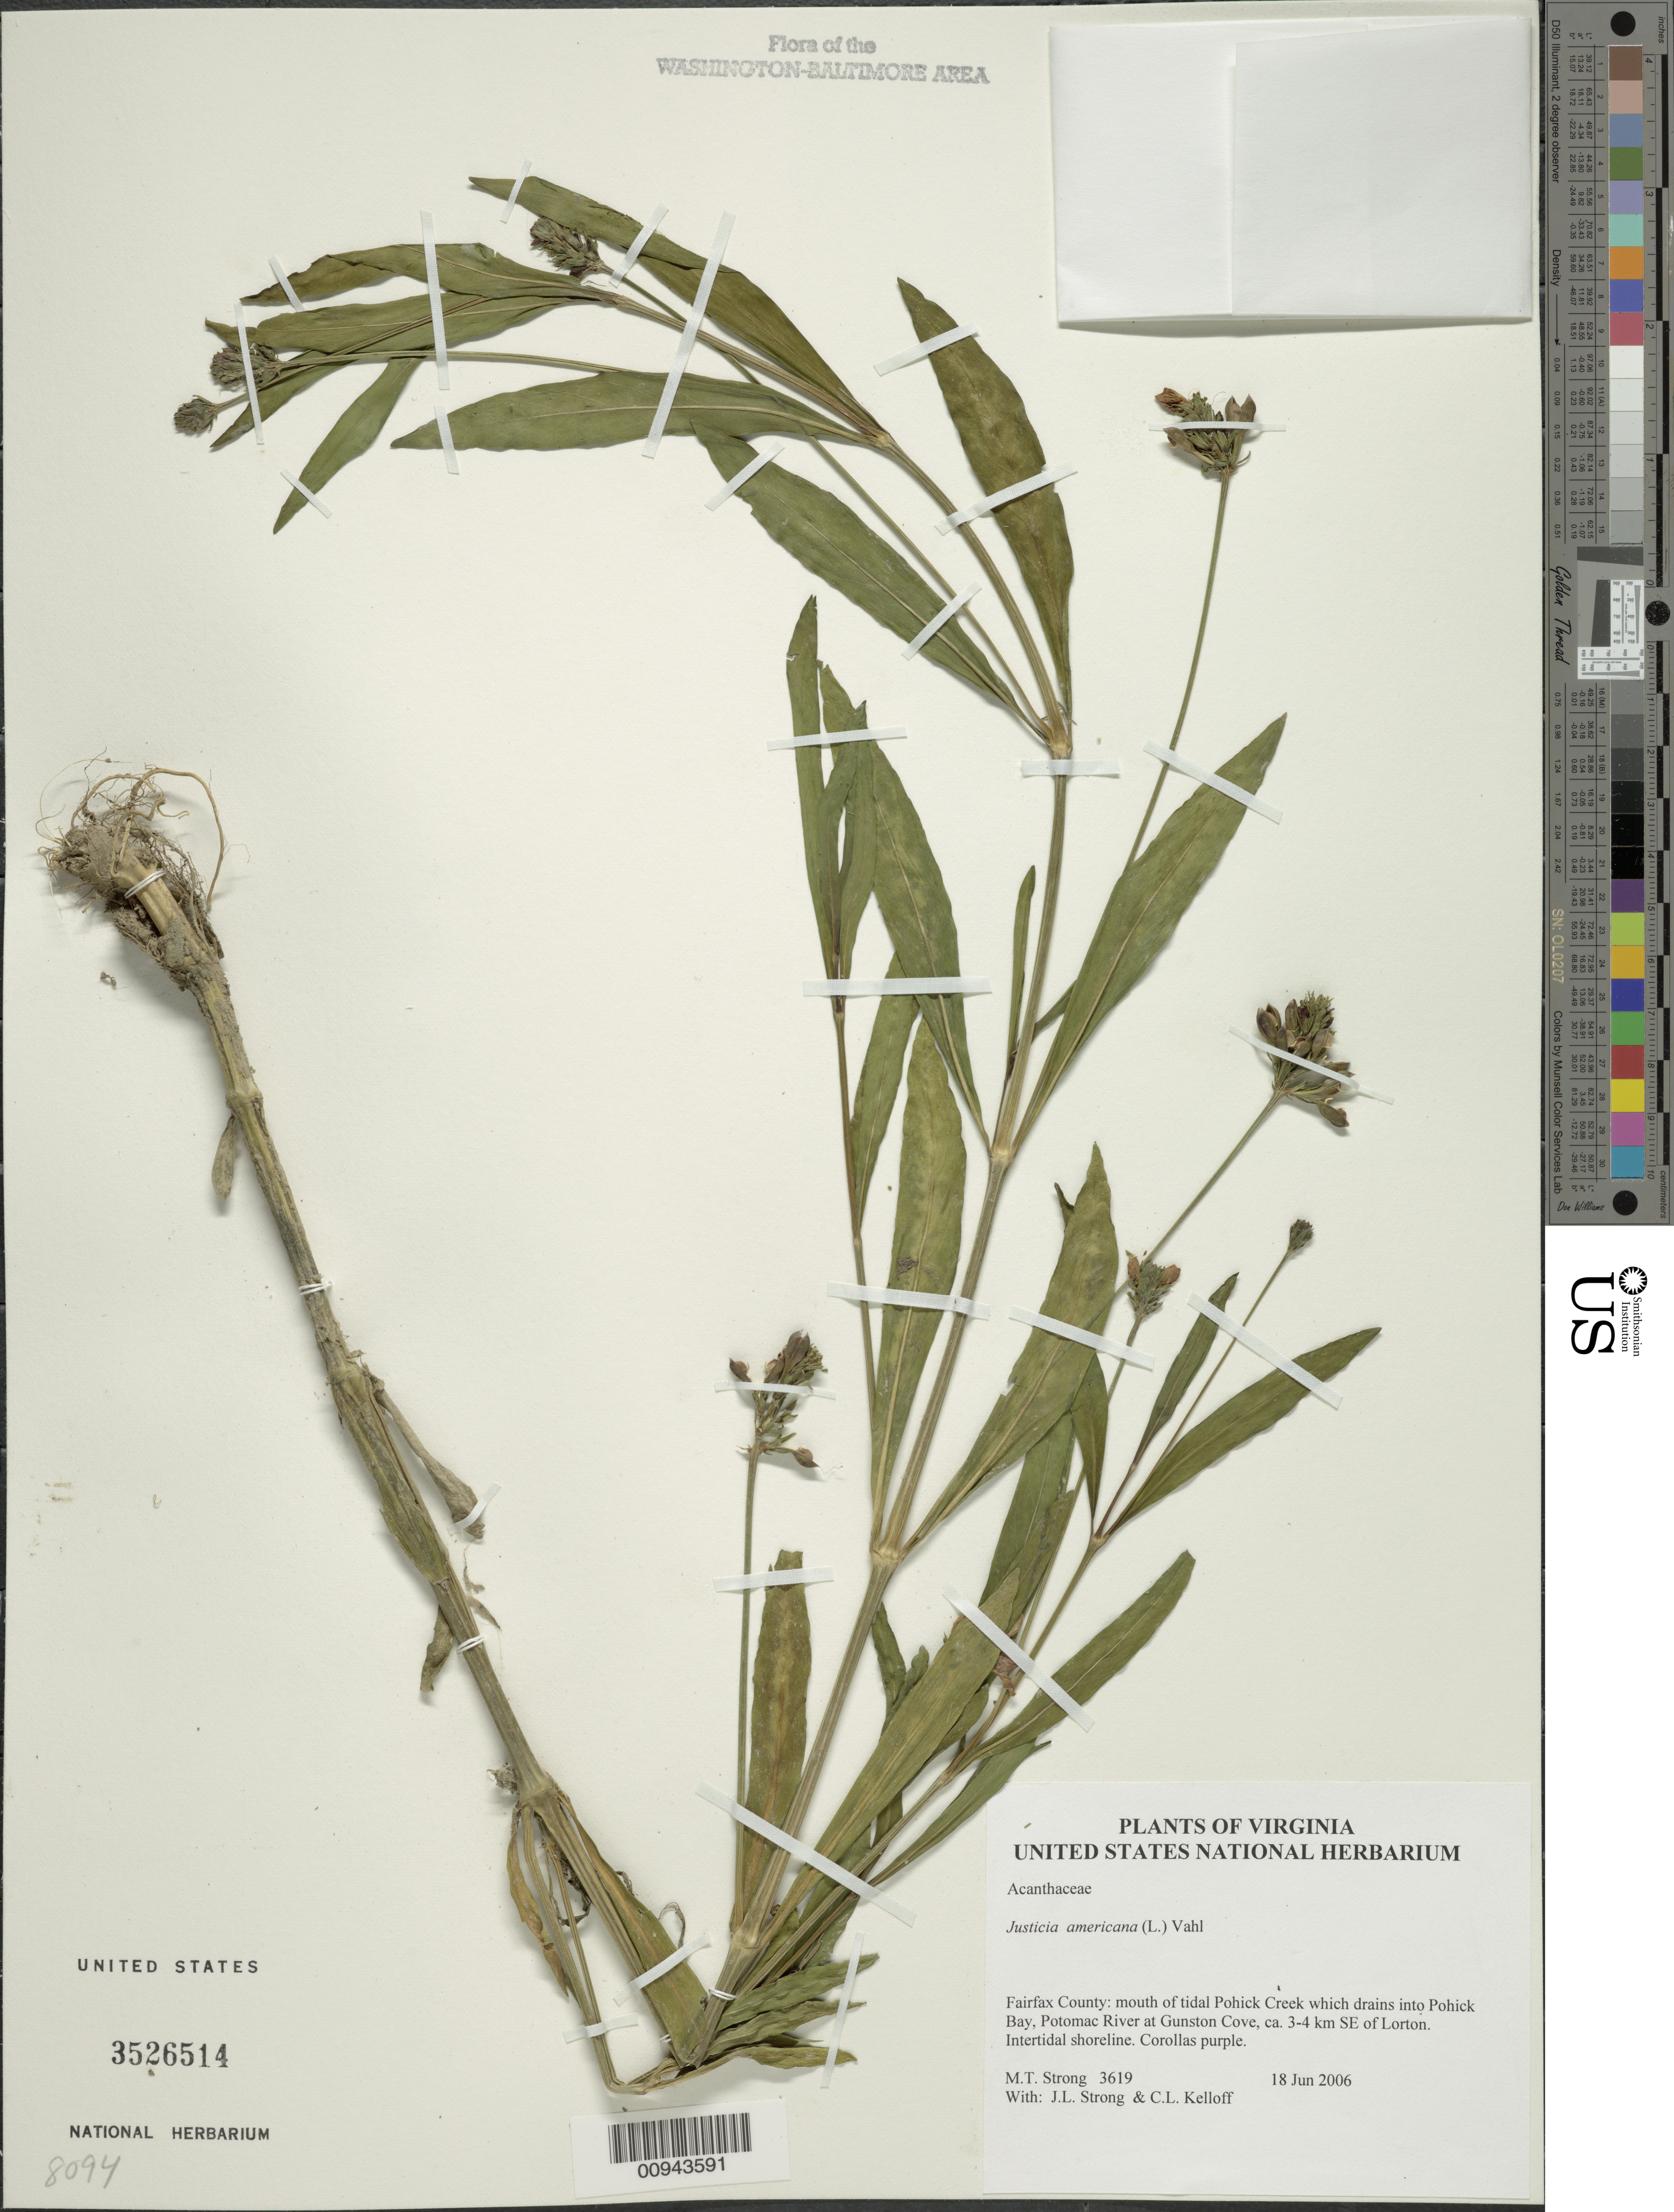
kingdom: Plantae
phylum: Tracheophyta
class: Magnoliopsida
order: Lamiales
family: Acanthaceae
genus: Justicia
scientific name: Justicia americana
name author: (L.) Vahl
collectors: M. T. Strong, J. L. Strong & C. L. Kelloff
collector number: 3619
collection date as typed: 18 Jun 2006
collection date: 2006-06-18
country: United States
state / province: Virginia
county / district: Fairfax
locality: mouth of tidal Pohick Creek, which drains in to Pohick Bay, Potomac River at Gunston Cove, ca. 3-4 km SE of Lorton.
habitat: Intertidal shoreline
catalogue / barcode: US 3526514